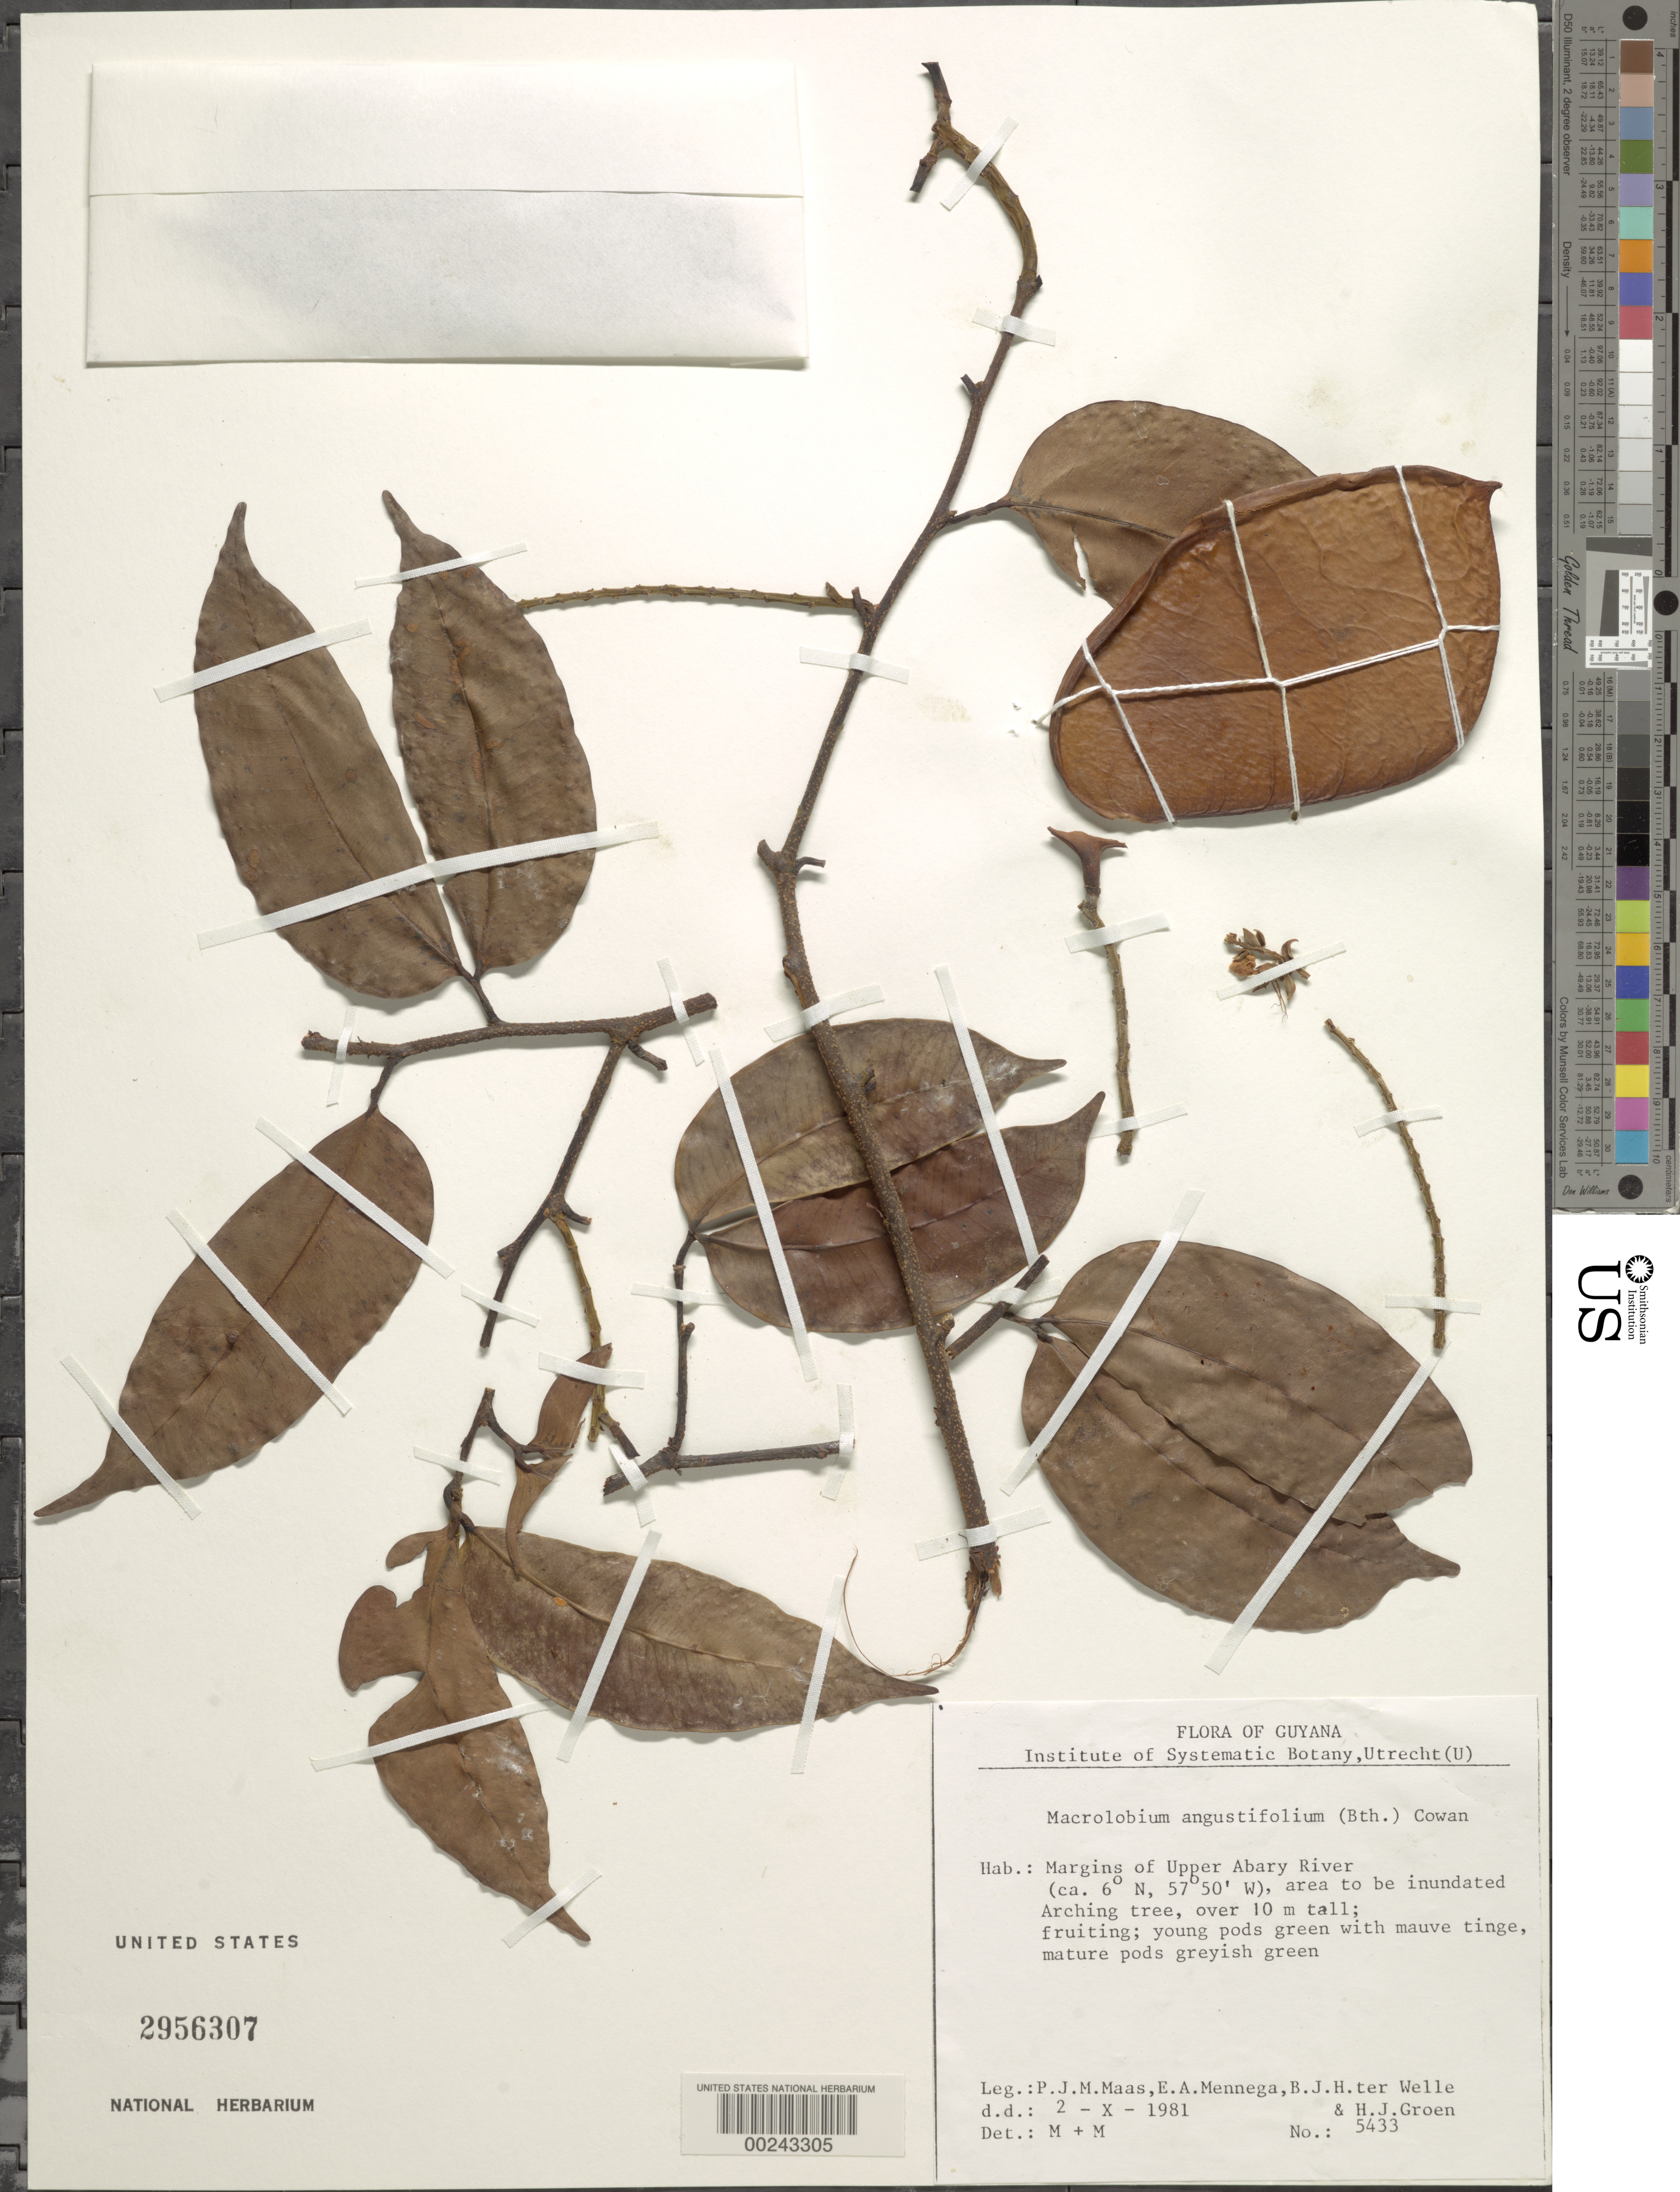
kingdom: Plantae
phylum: Tracheophyta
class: Magnoliopsida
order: Fabales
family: Fabaceae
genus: Macrolobium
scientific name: Macrolobium angustifolium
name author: (Benth.) R.S. Cowan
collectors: P. Maas, E. A. Mennega & B. Welle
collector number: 5433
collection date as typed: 02 Oct 1981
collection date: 1981-10-02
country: Guyana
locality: Margins of upper abary river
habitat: Area to be inundated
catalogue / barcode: US 2956307